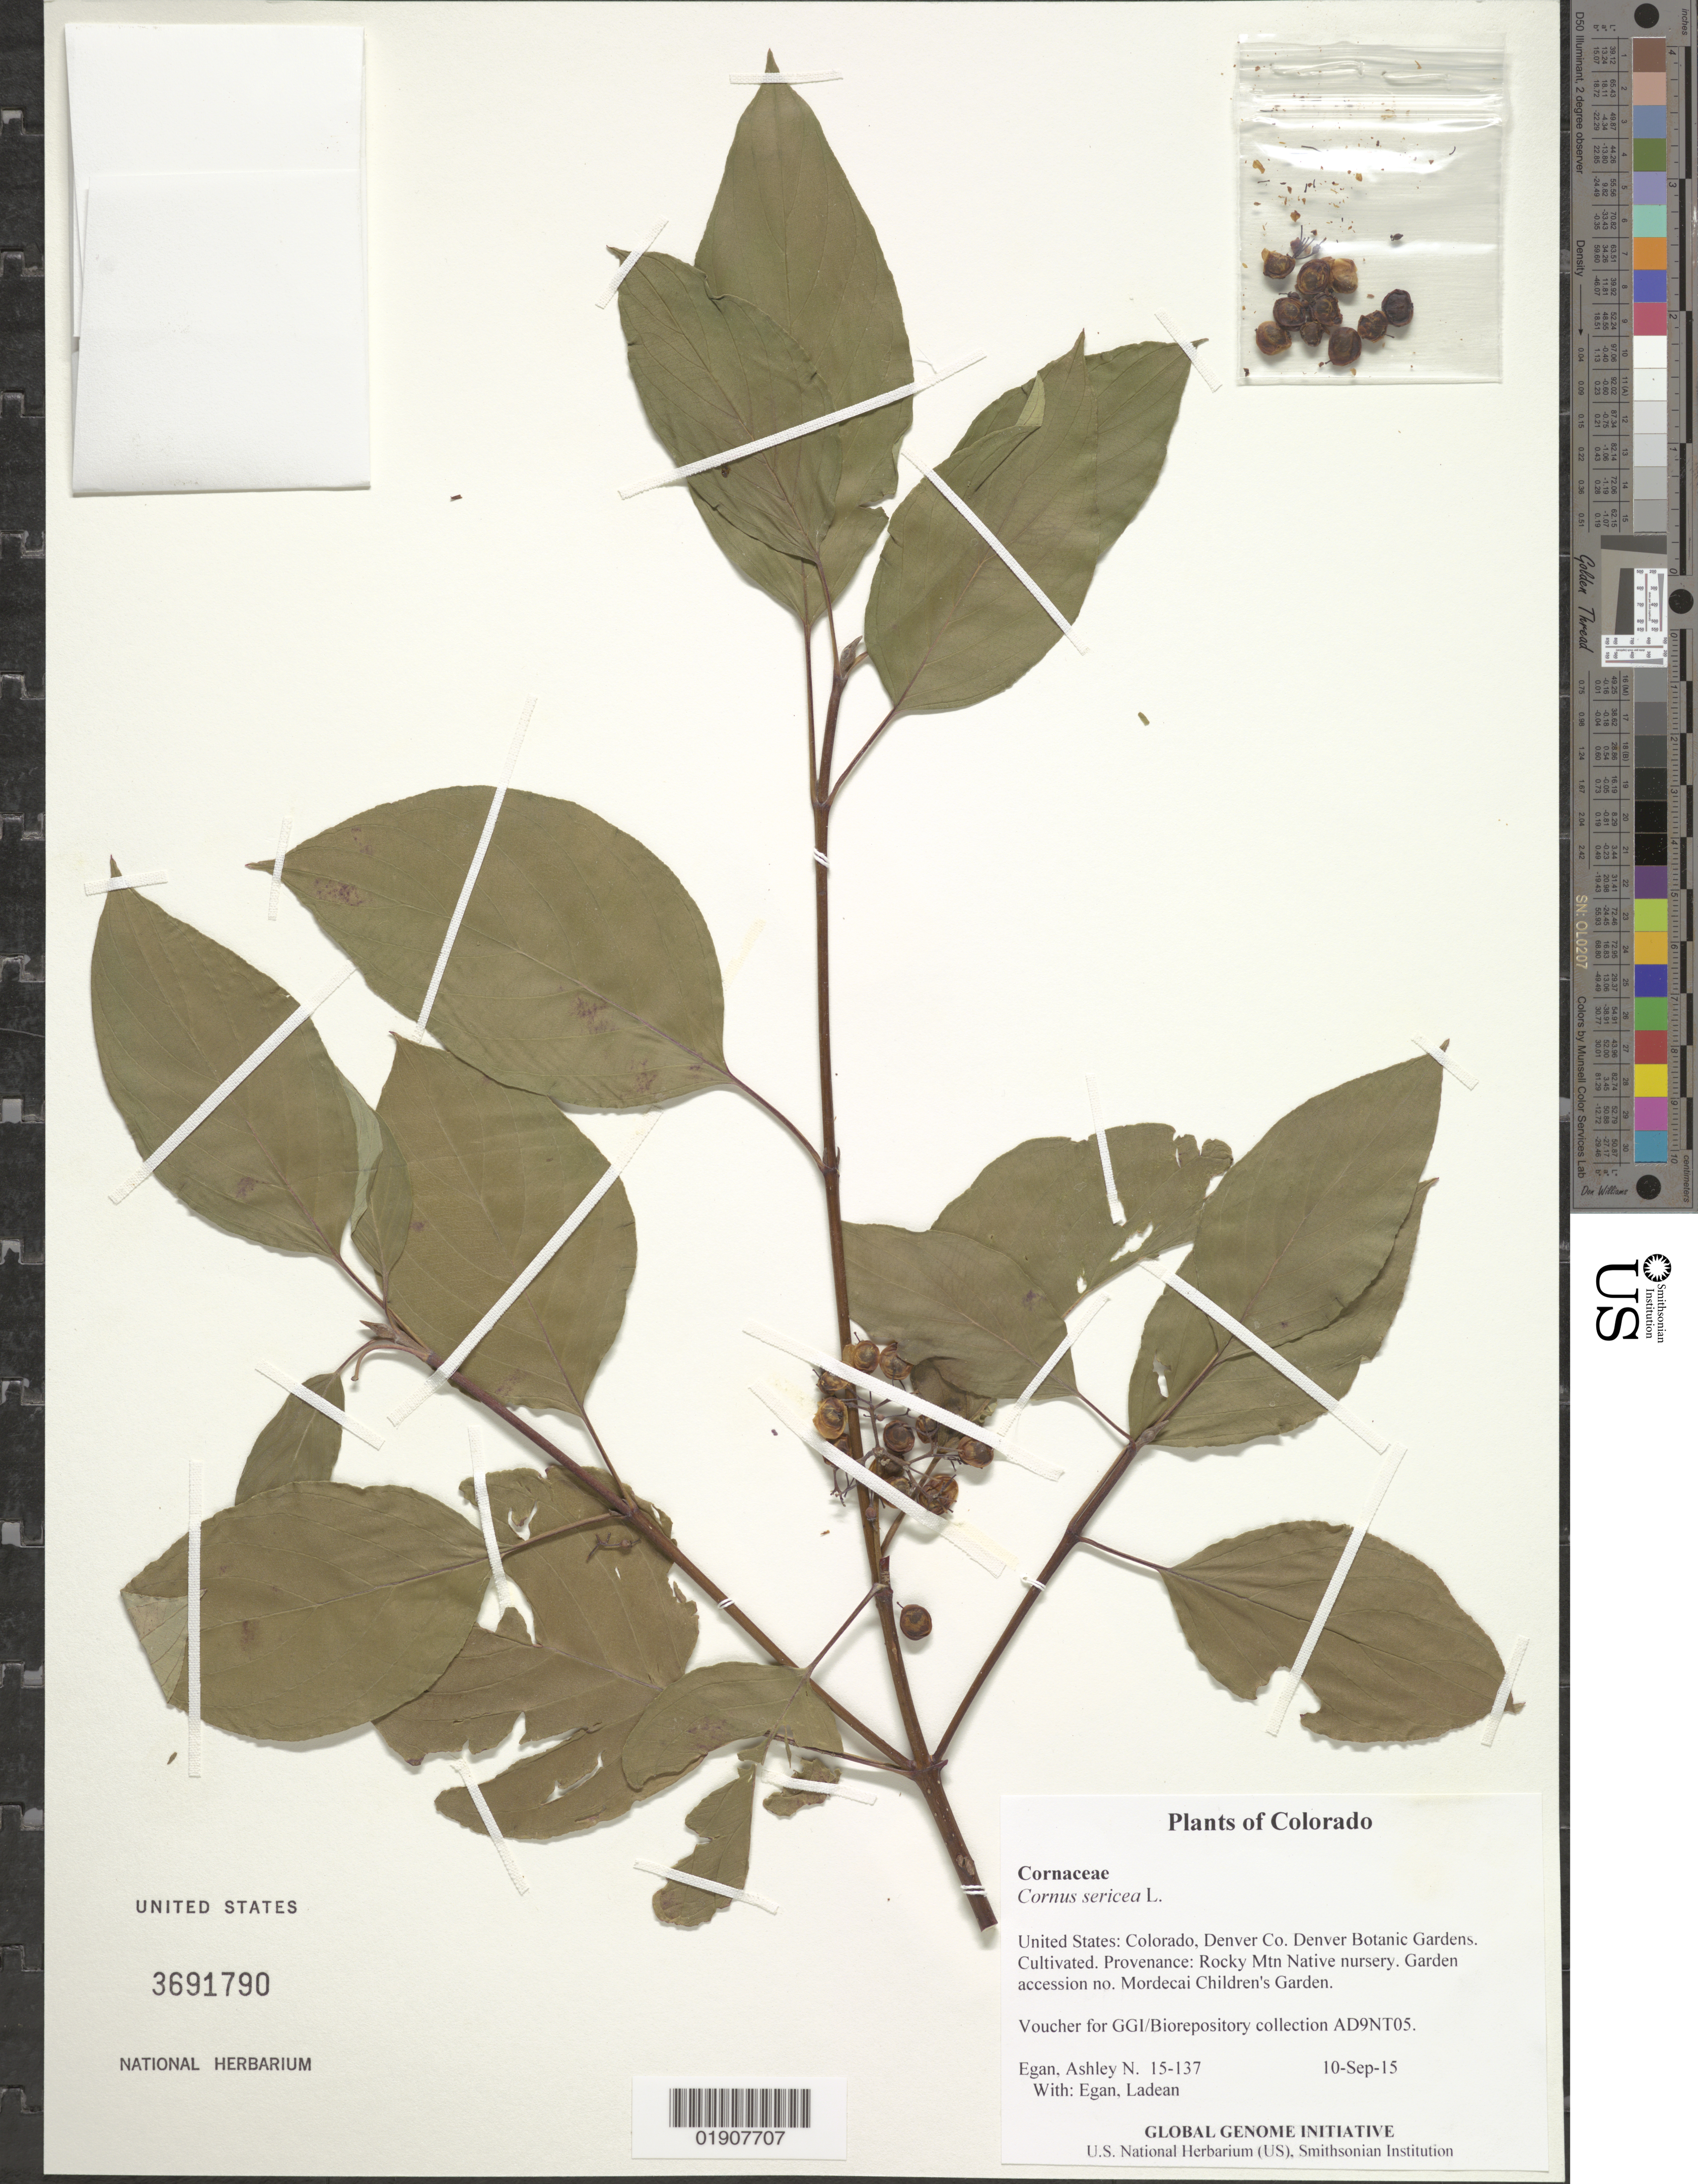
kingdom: Plantae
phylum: Tracheophyta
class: Magnoliopsida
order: Cornales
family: Cornaceae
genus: Cornus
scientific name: Cornus sericea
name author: L.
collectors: A. N. Egan & L. Egan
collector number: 15-137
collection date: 2015-09-10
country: United States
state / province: Colorado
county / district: Denver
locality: Denver Botanic Gardens. Cultivated. Provenance: Rocky Mtn Native nursery. Garden accession no. Mordecai Children's Garden.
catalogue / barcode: US 3691790